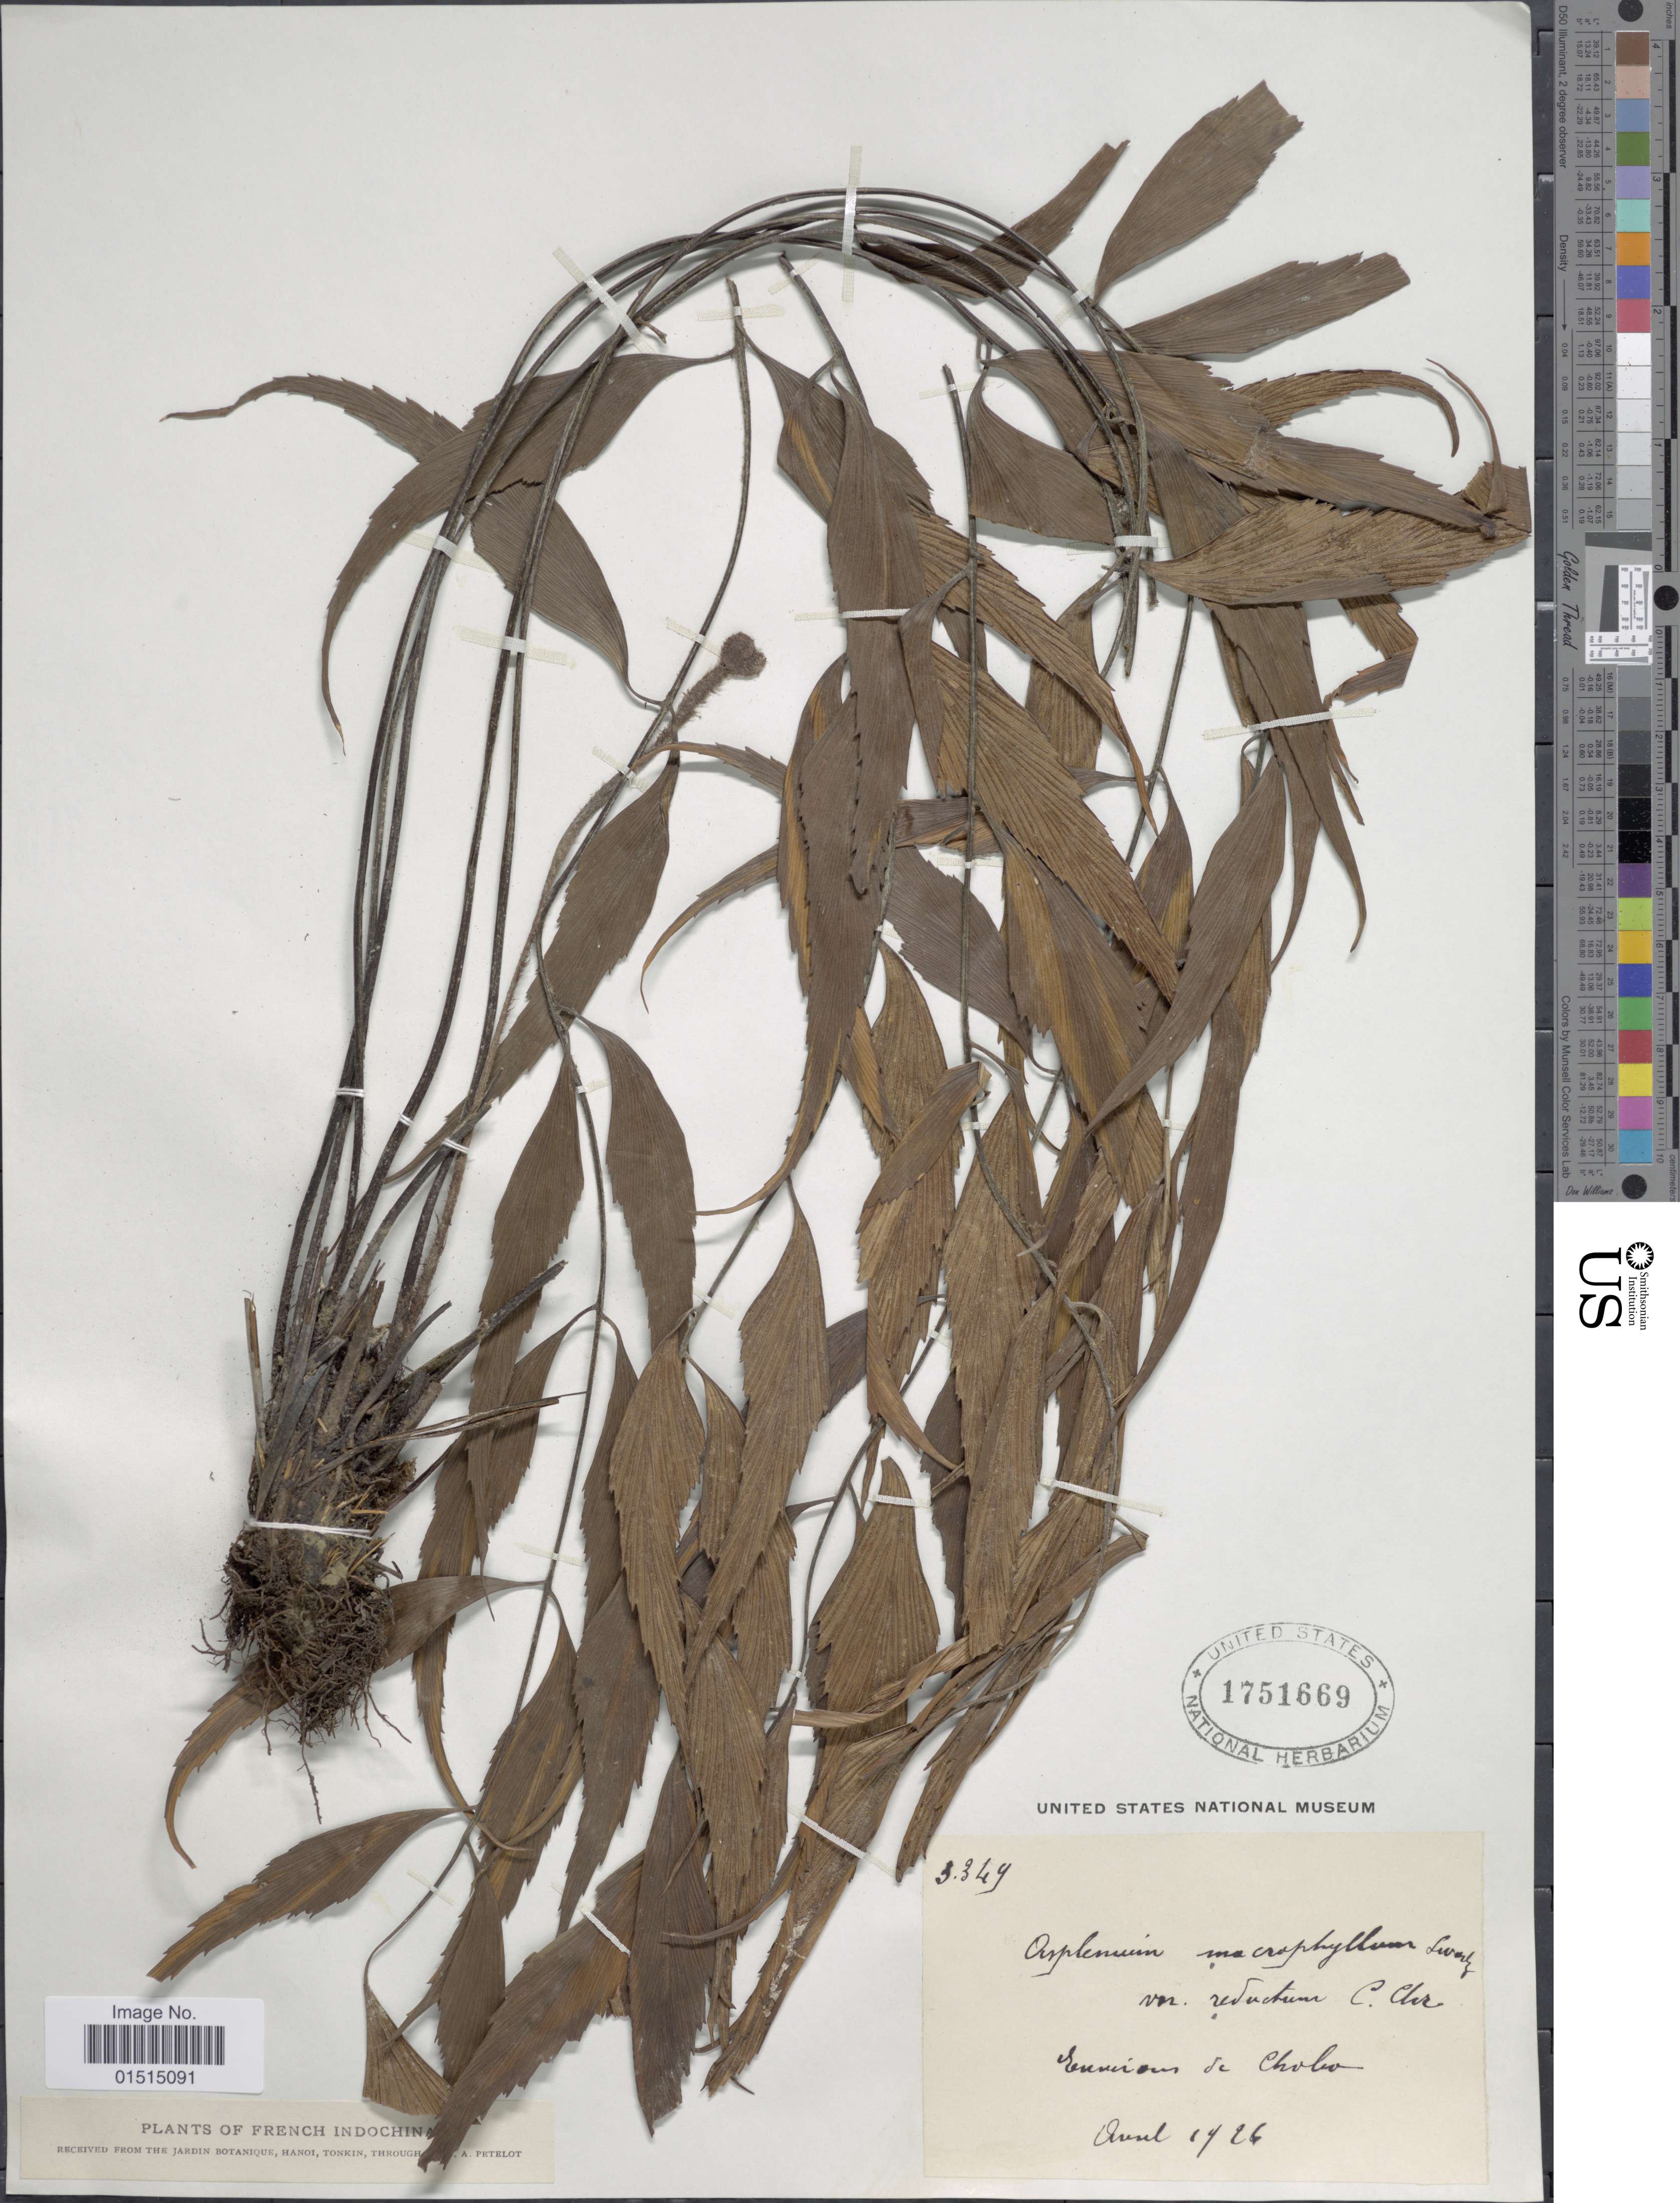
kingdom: Plantae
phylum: Tracheophyta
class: Polypodiopsida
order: Polypodiales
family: Aspleniaceae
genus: Asplenium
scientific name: Asplenium macrophyllum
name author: Sw.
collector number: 3349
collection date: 1926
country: Vietnam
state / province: Gia Lai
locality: Environs de Cholo. Plants of French Indo-China.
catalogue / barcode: US 1751669